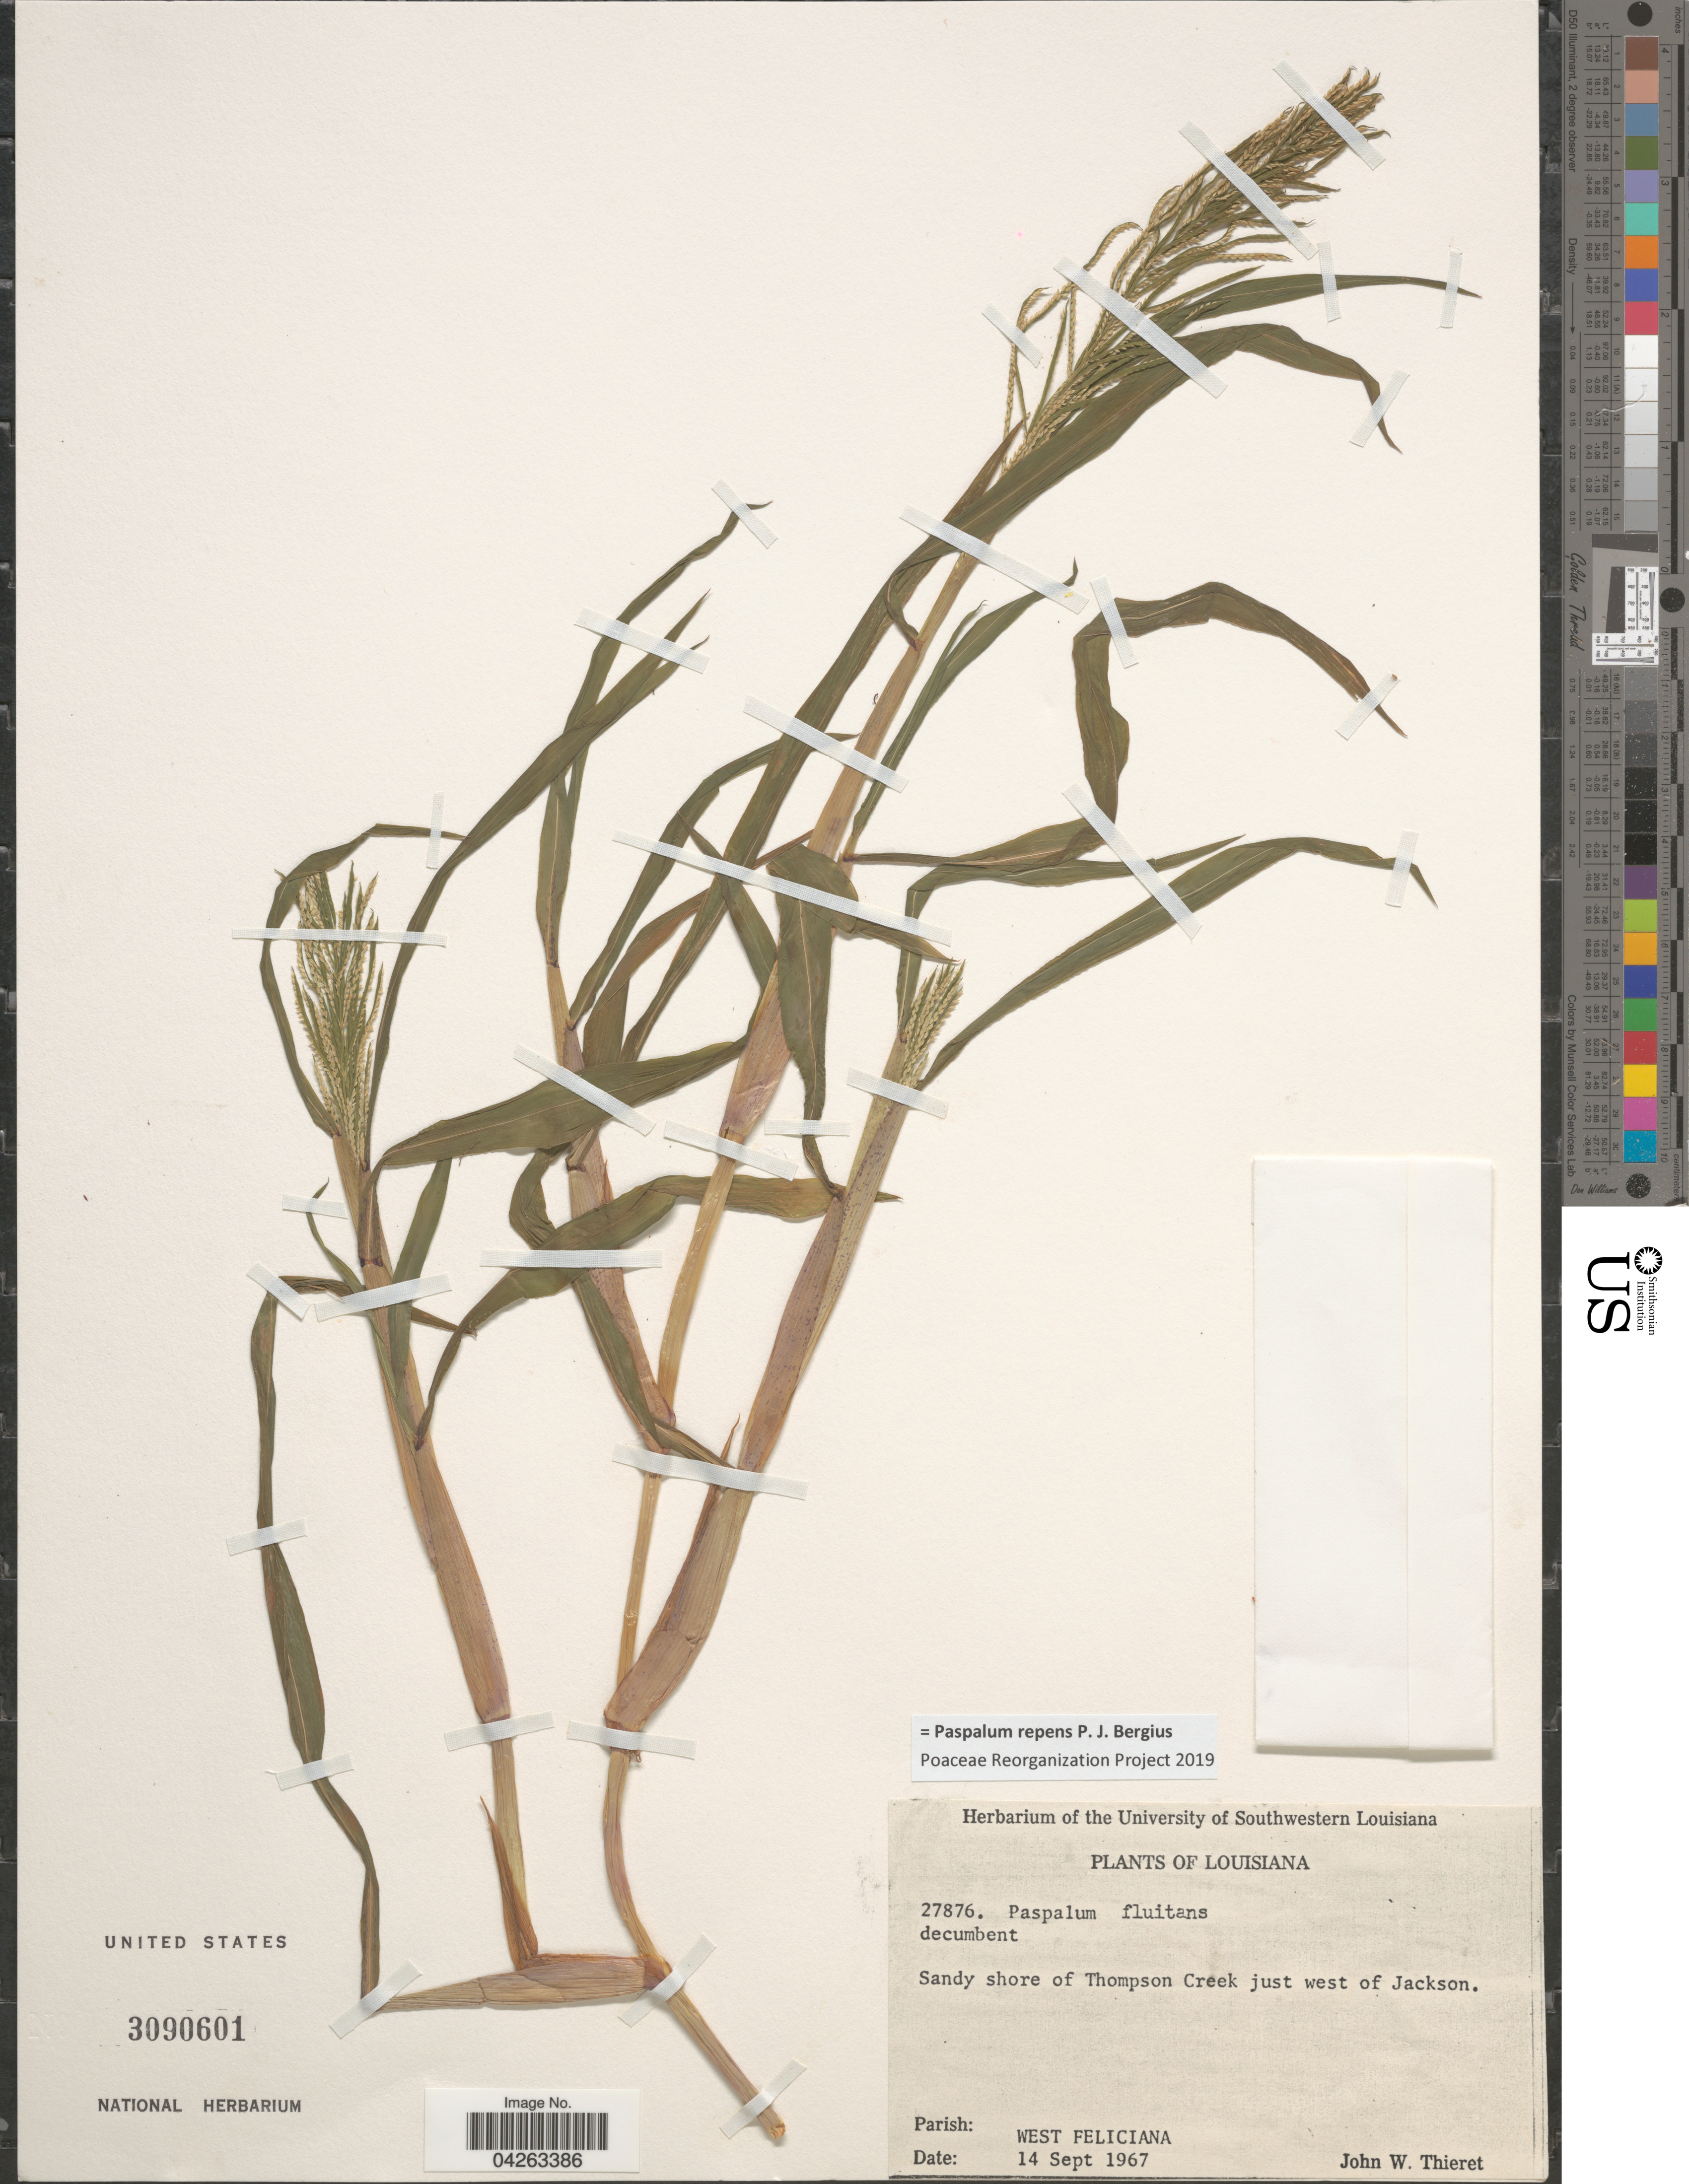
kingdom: Plantae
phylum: Tracheophyta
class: Liliopsida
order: Poales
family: Poaceae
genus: Paspalum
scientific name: Paspalum repens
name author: P.J. Bergius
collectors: J. W. Thieret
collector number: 27876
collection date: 1967-09-14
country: United States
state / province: Louisiana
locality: Sandy shore of Thompson Creek just west of Jackson. Parish: West Feliciana.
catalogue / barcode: US 3090601